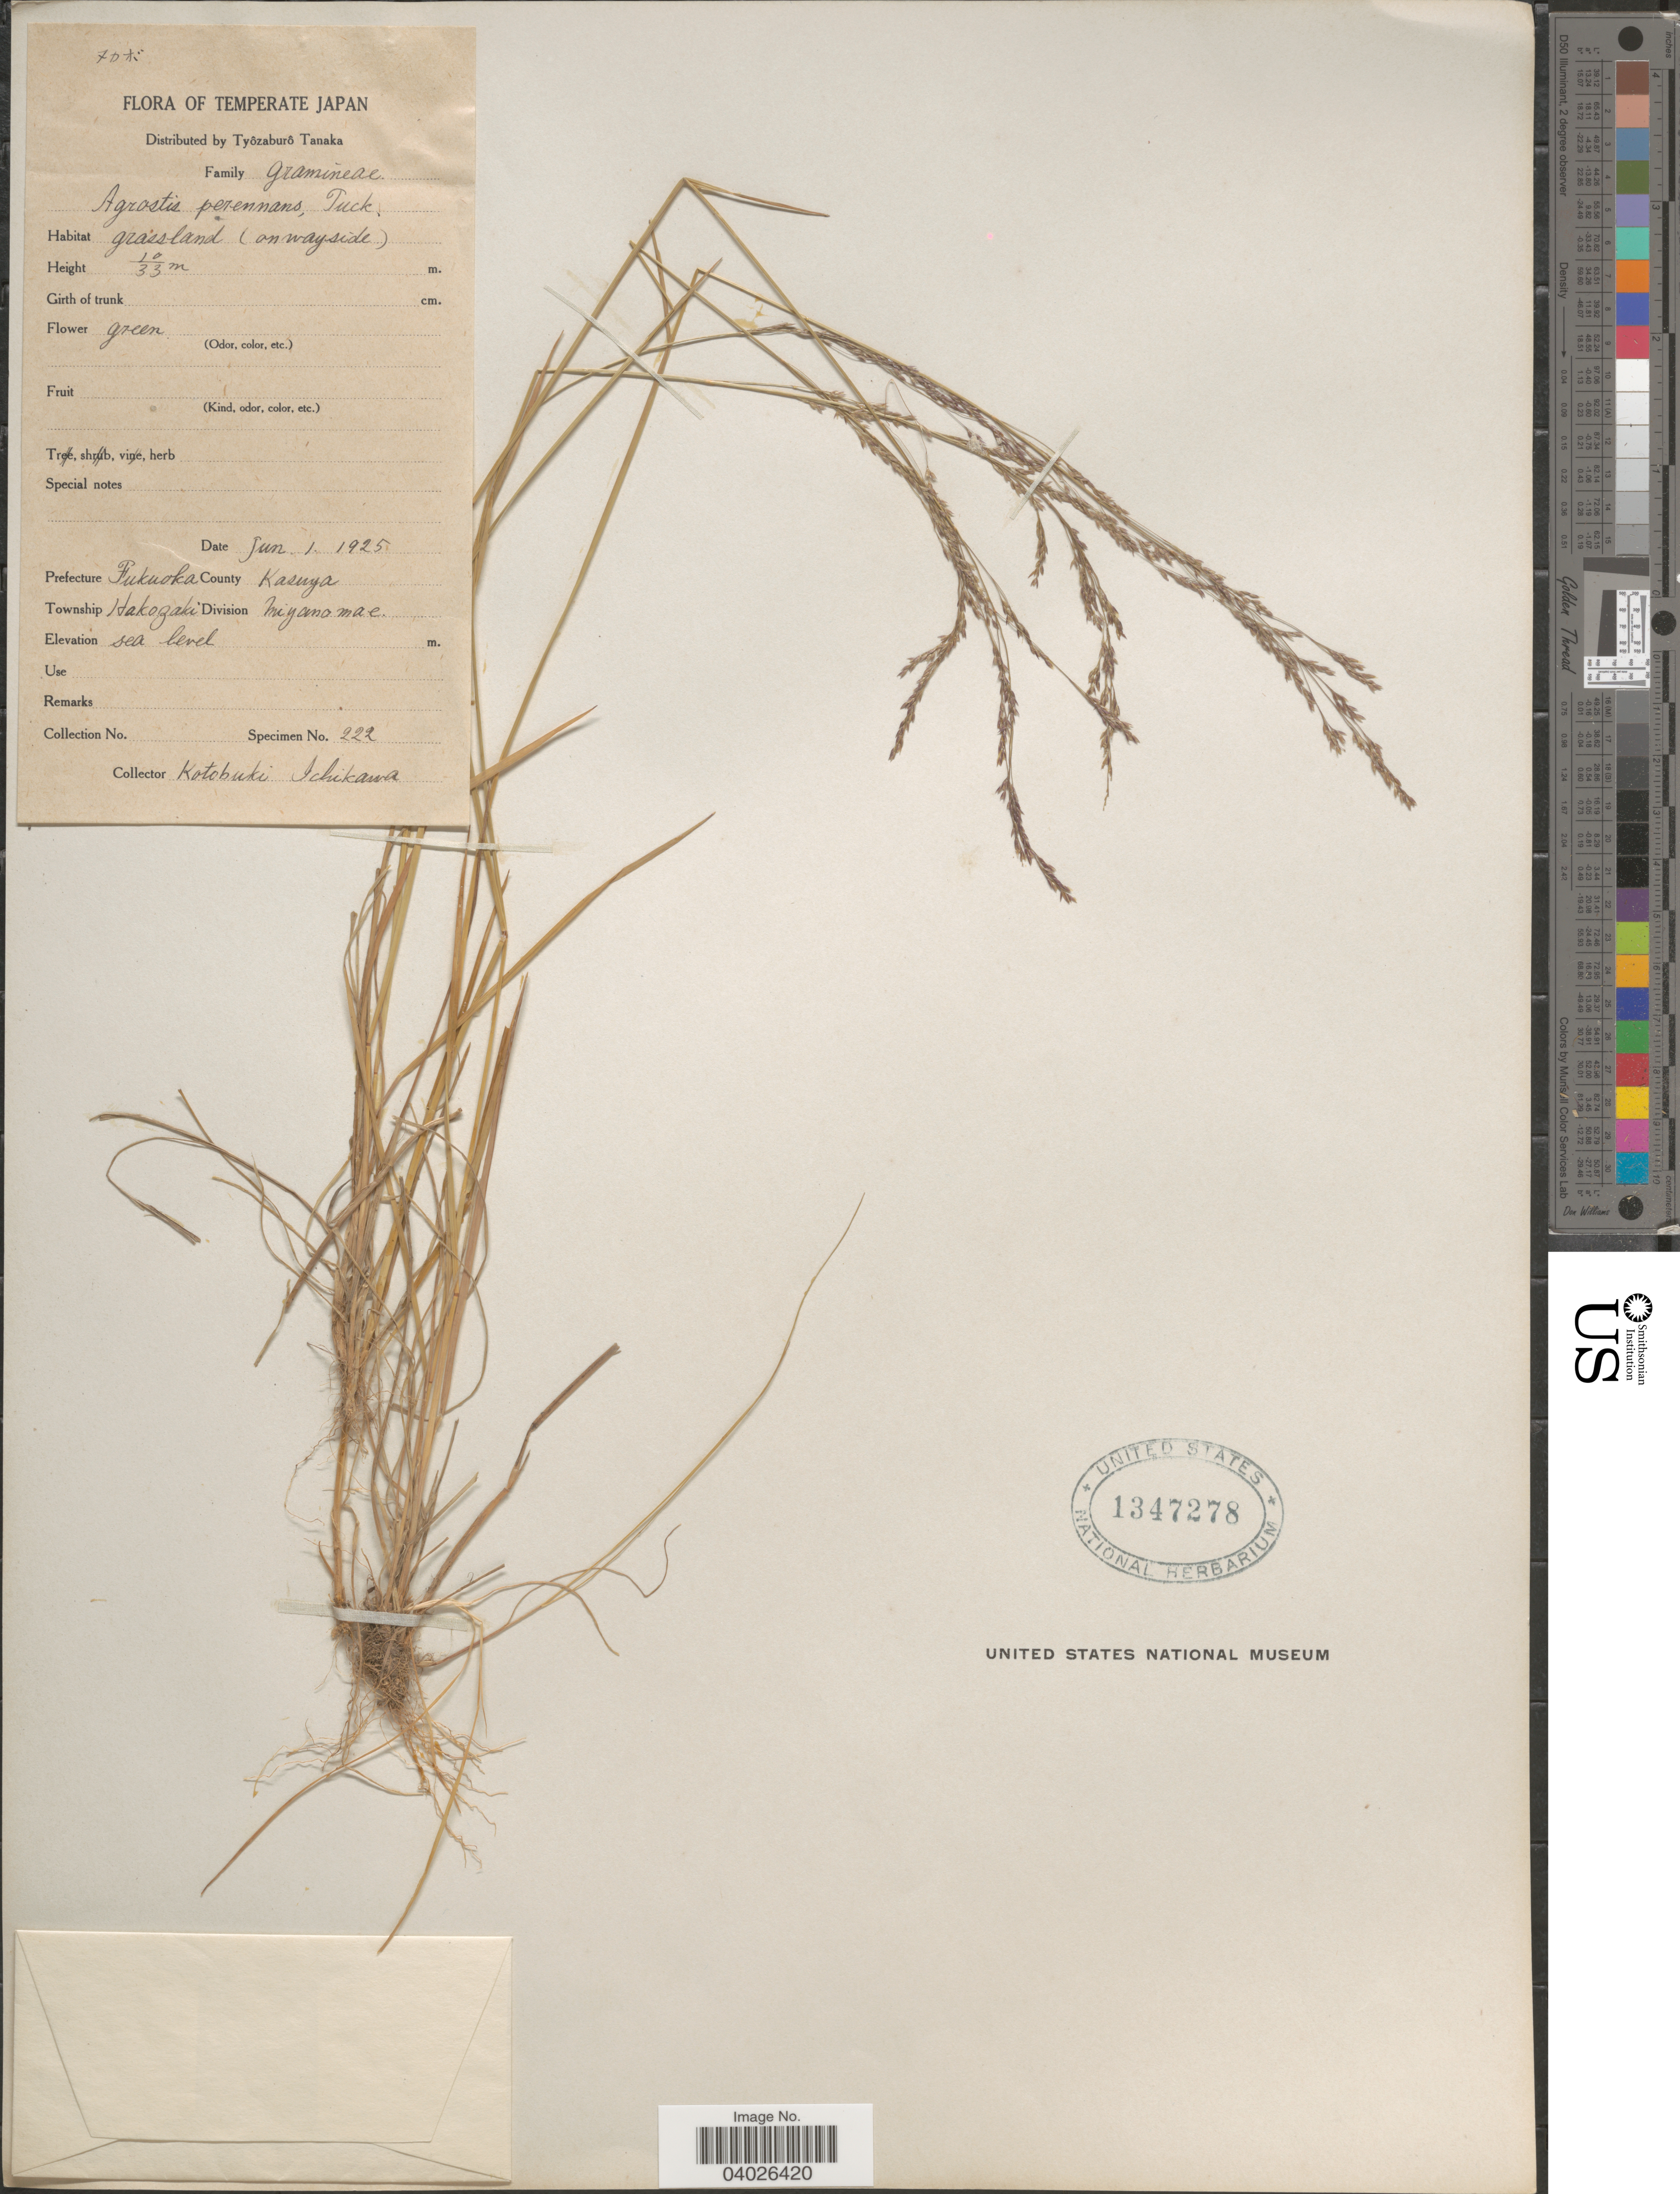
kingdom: Plantae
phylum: Tracheophyta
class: Liliopsida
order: Poales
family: Poaceae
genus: Agrostis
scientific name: Agrostis perennans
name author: (Walter) Tuck.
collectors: K. Ichikawa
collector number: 222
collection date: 1925-06-01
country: Japan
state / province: Hukuoka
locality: Temperate Japan. Prefecture Fukuoka. County Kasuya. Township Hakozaki. Division Miyanomae.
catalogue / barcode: US 1347278